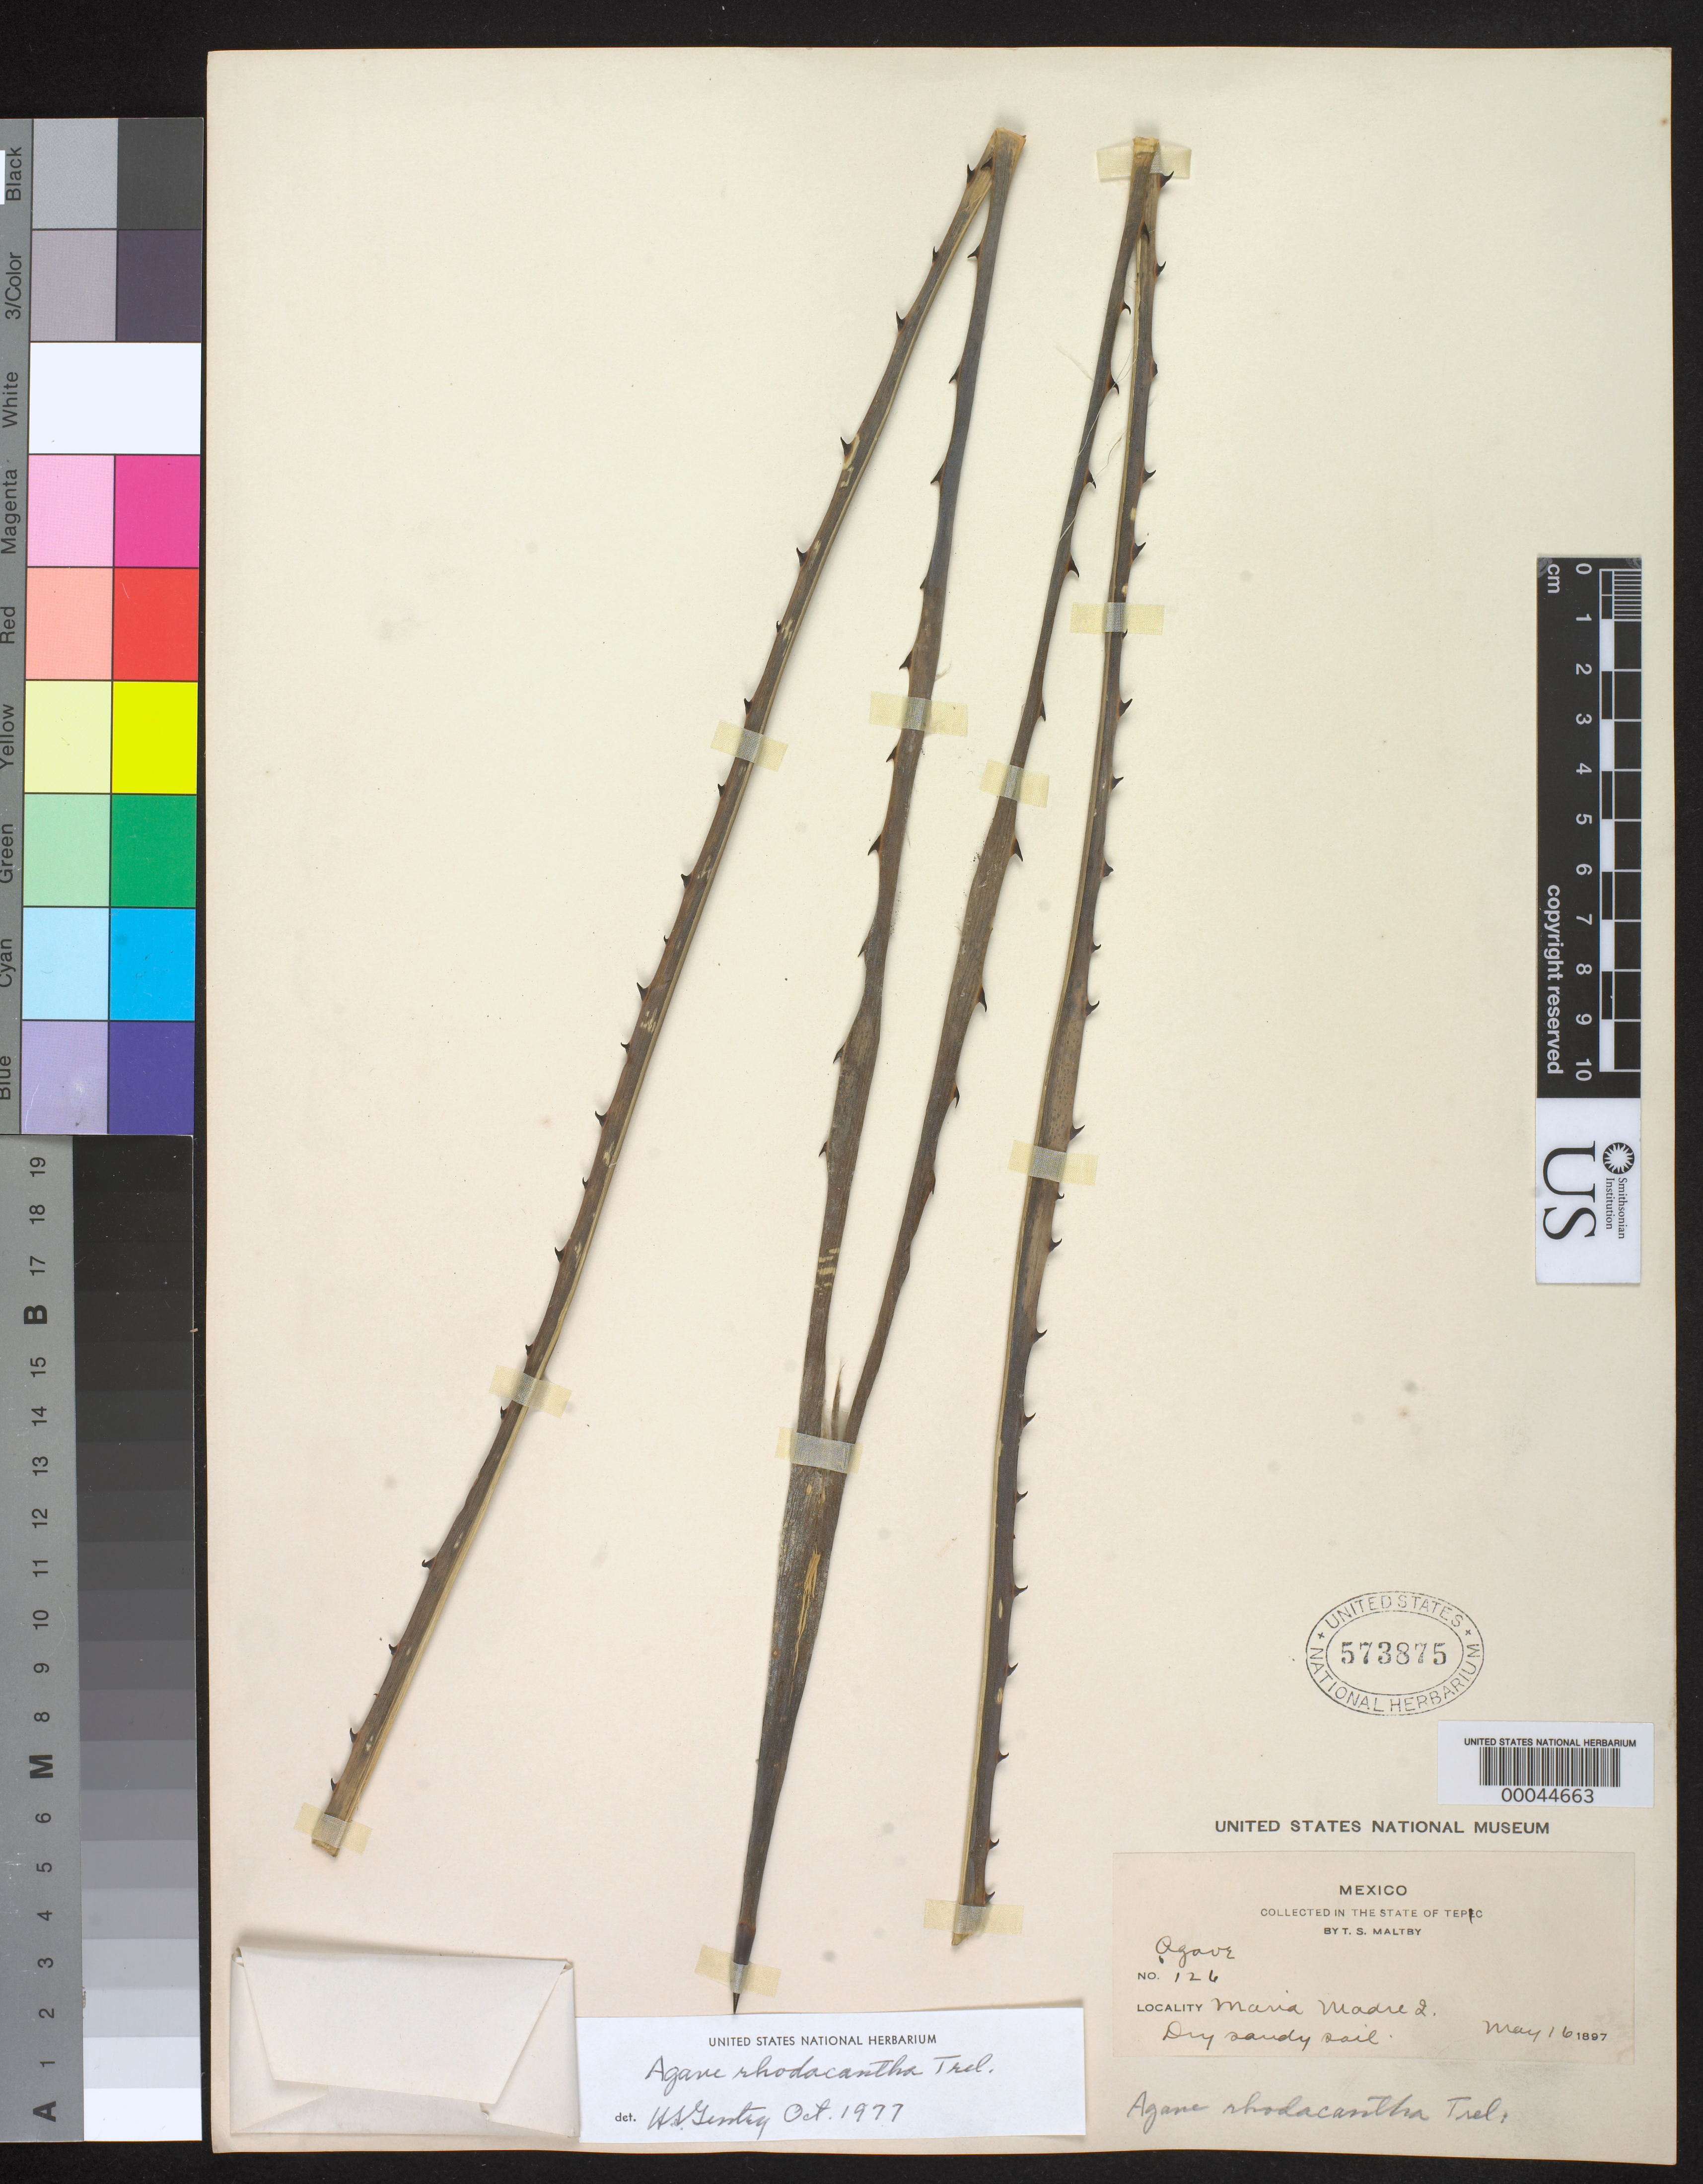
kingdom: Plantae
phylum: Tracheophyta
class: Liliopsida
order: Asparagales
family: Asparagaceae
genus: Agave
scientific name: Agave rhodacantha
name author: Trel.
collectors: T. S. Maltby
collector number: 126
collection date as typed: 16 May 1897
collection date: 1897-05-16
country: Mexico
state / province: Nayarit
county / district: Tepic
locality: Maria madre is; tres maria group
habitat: Dry sandy soil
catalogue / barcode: US 573875